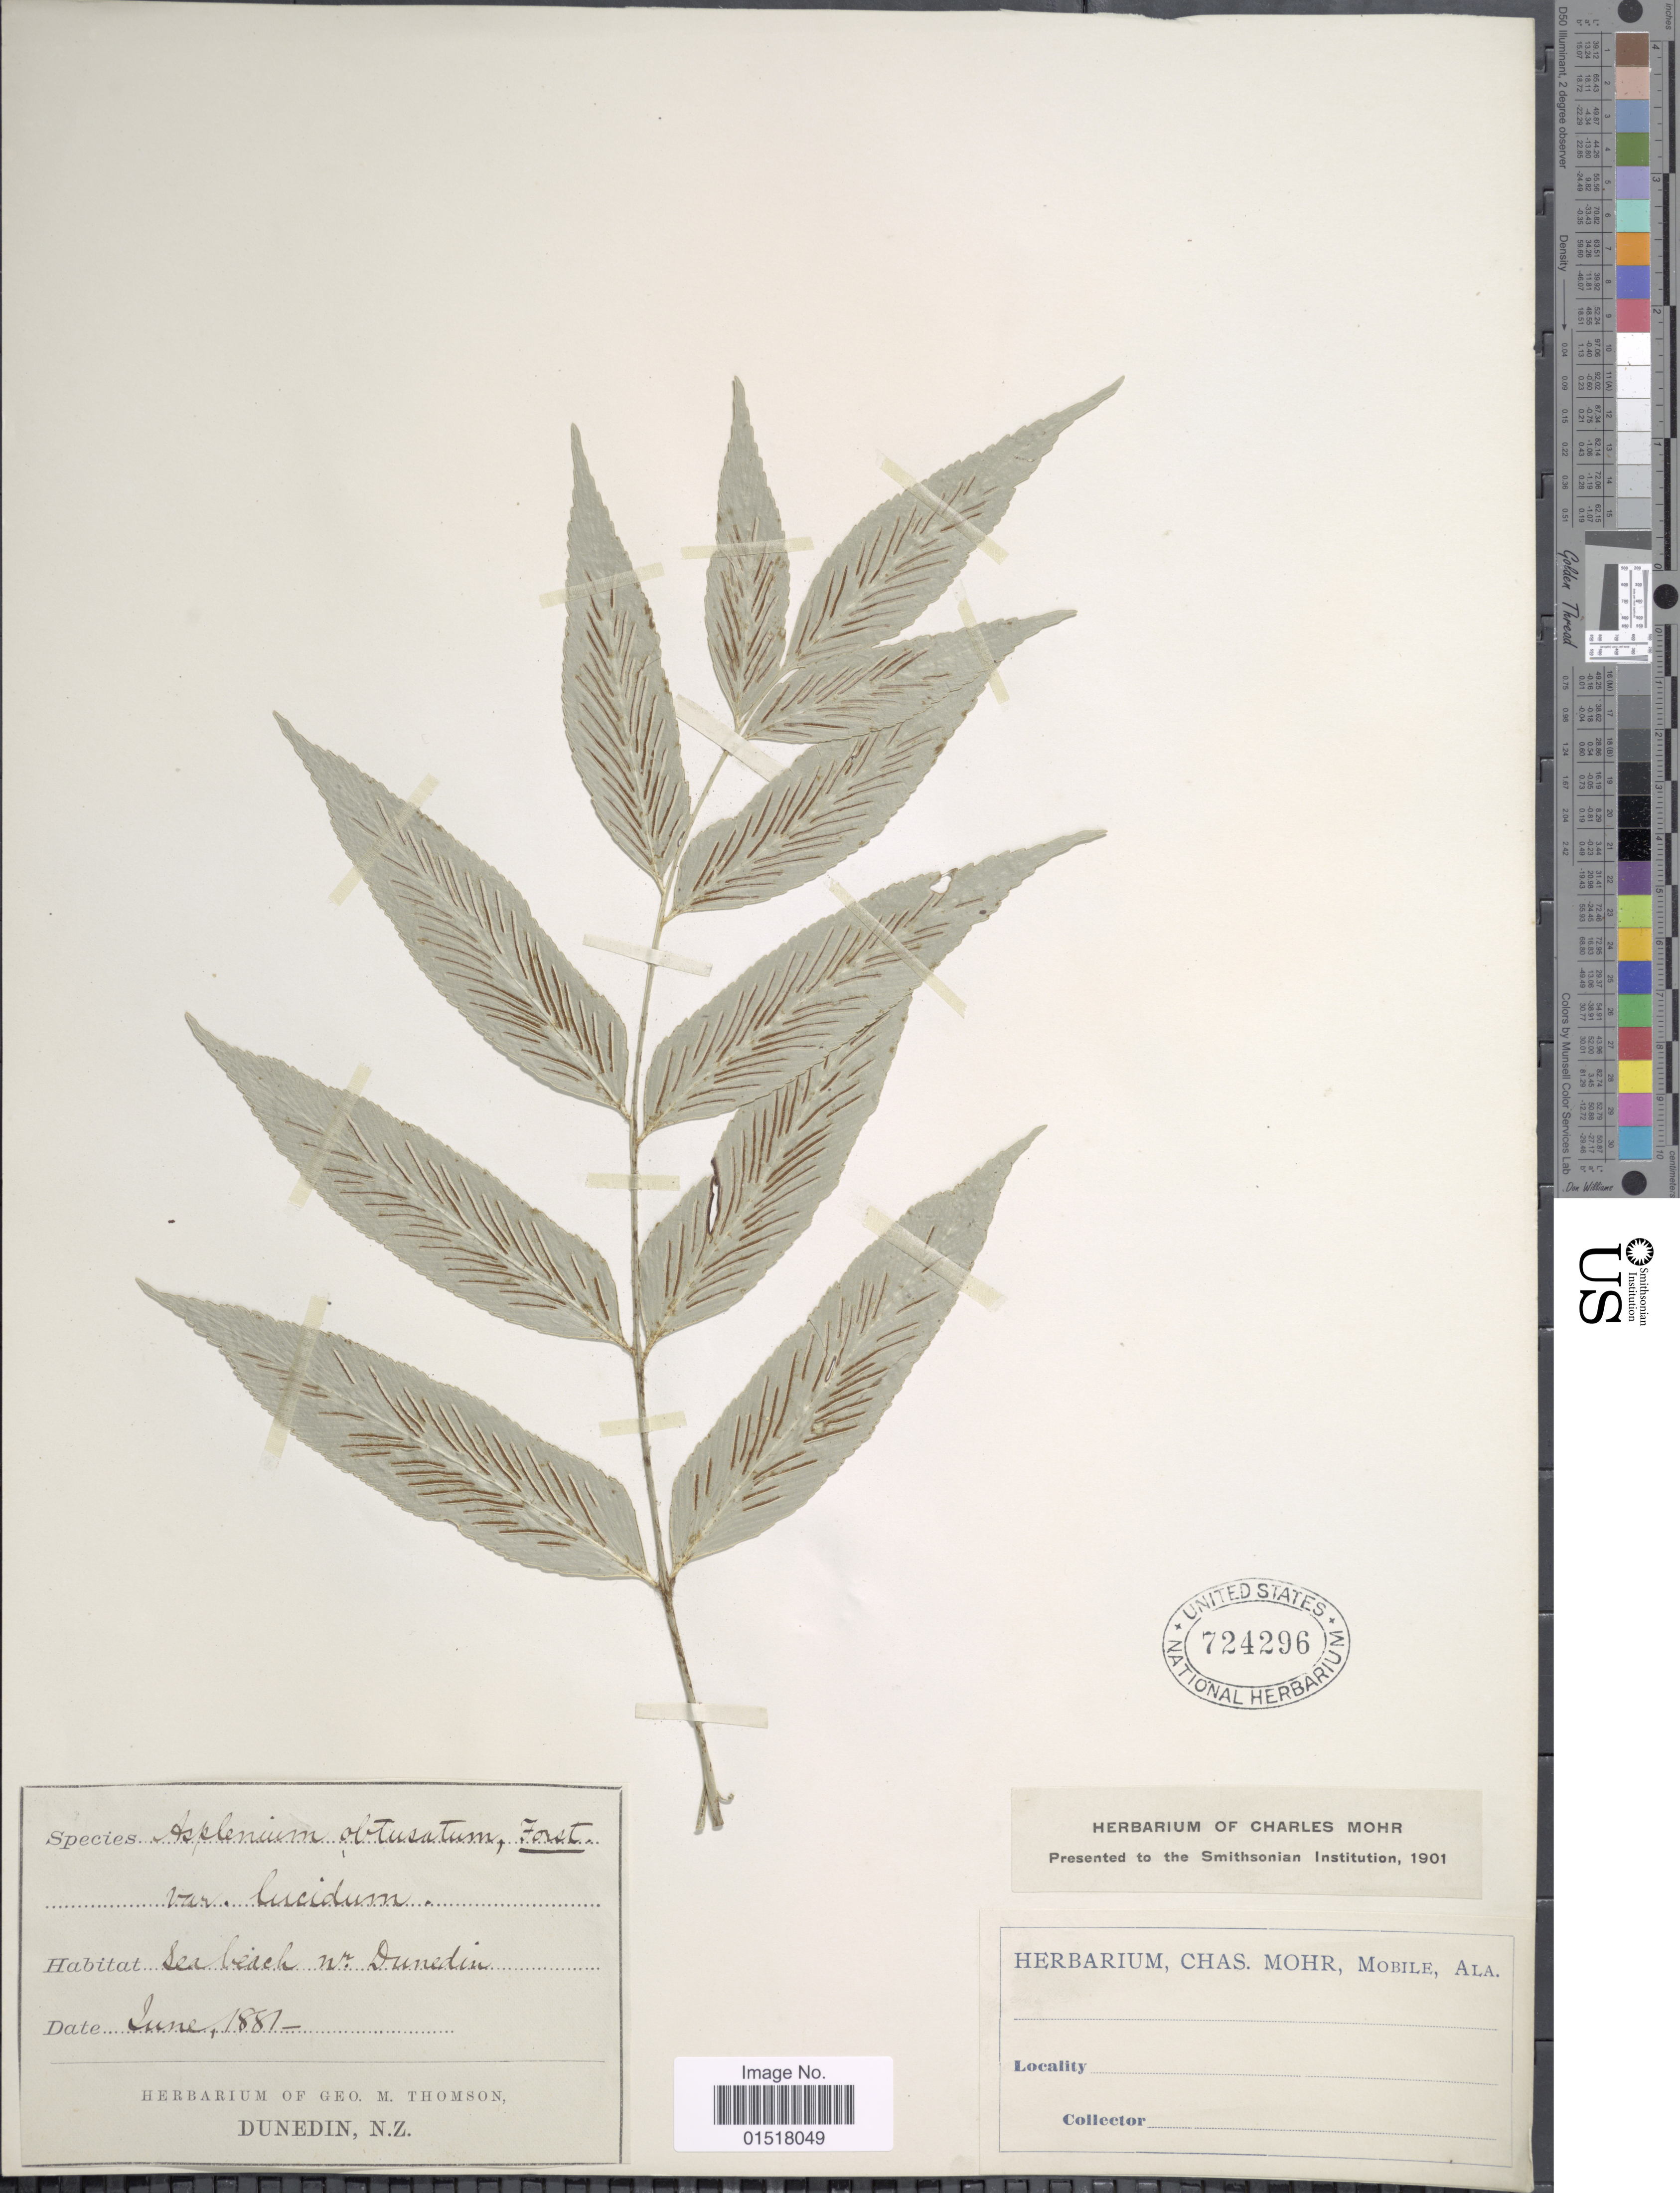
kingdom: Plantae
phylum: Tracheophyta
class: Polypodiopsida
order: Polypodiales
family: Aspleniaceae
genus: Asplenium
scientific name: Asplenium oblongifolium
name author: Colenso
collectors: ex herb. Geo. M. Thomson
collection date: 1881-06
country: New Zealand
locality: Sea bech nr. Dunedin.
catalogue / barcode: US 724296